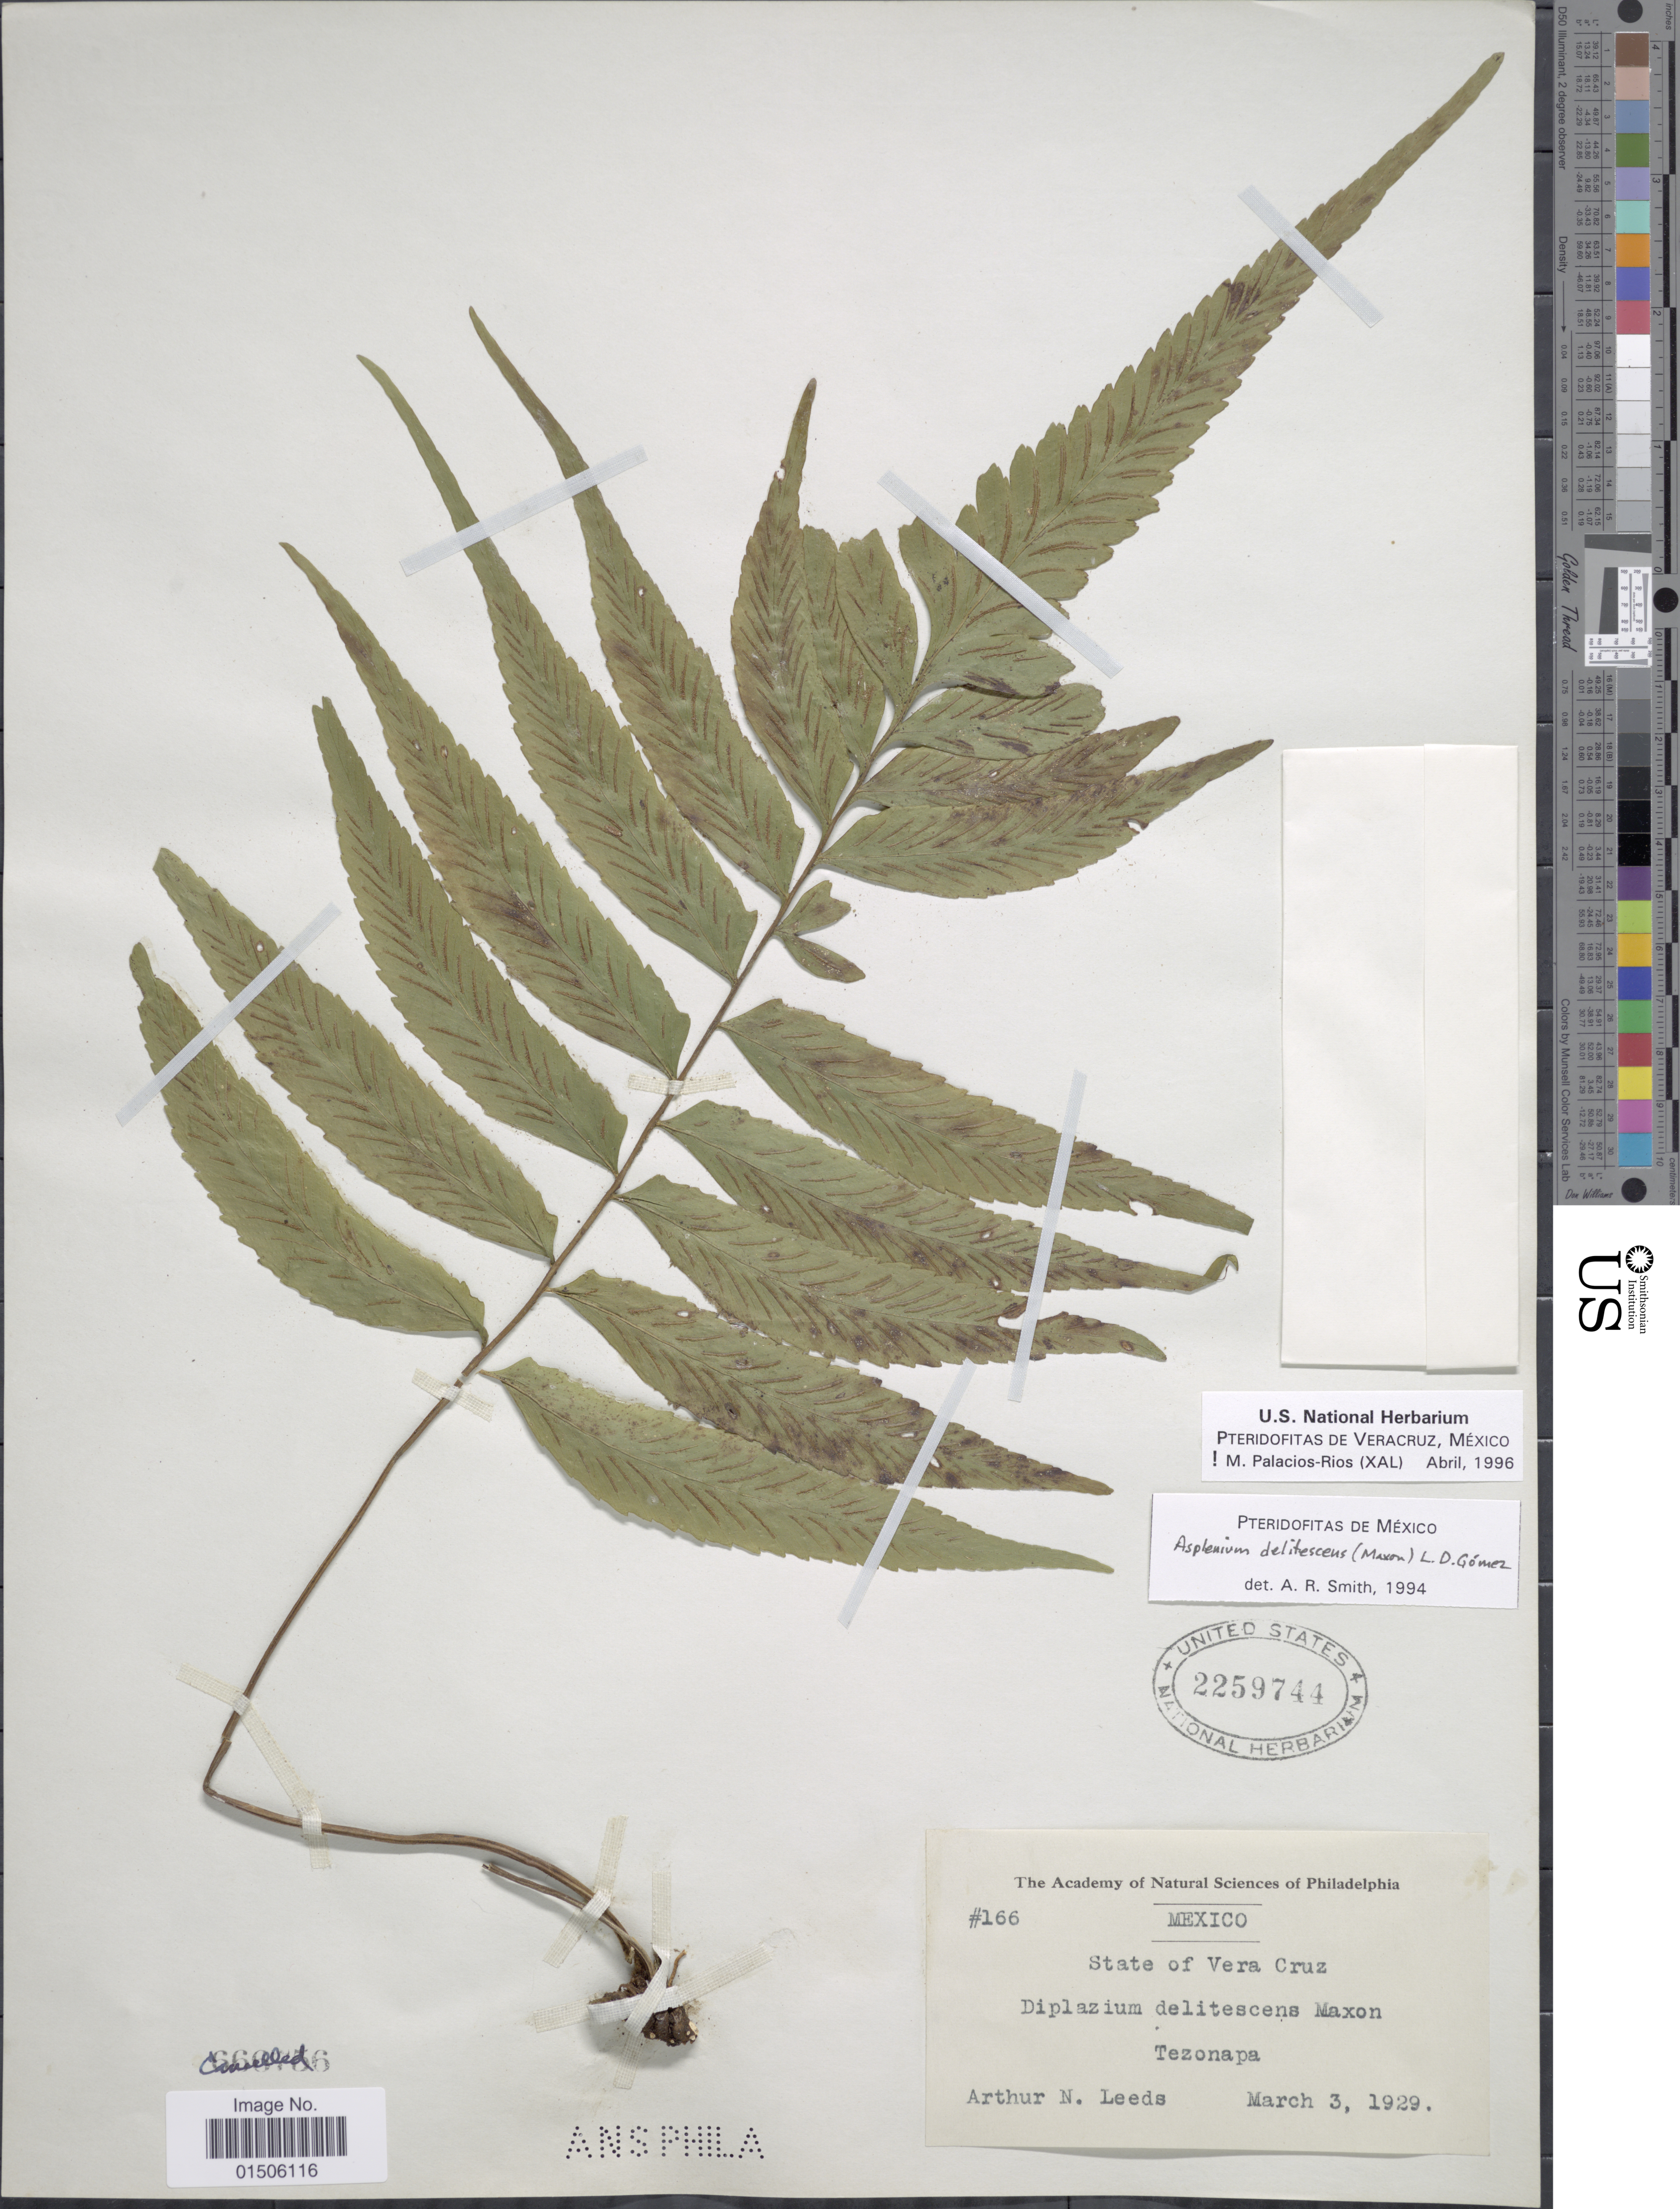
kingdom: Plantae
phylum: Tracheophyta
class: Polypodiopsida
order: Polypodiales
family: Aspleniaceae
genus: Asplenium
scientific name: Asplenium delitescens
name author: (Maxon) L.D. Gómez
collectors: A. N. Leeds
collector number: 166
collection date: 1929-03-03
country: Mexico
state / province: Veracruz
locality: Tezonapa, State of Vera Cruz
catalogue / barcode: US 2259744